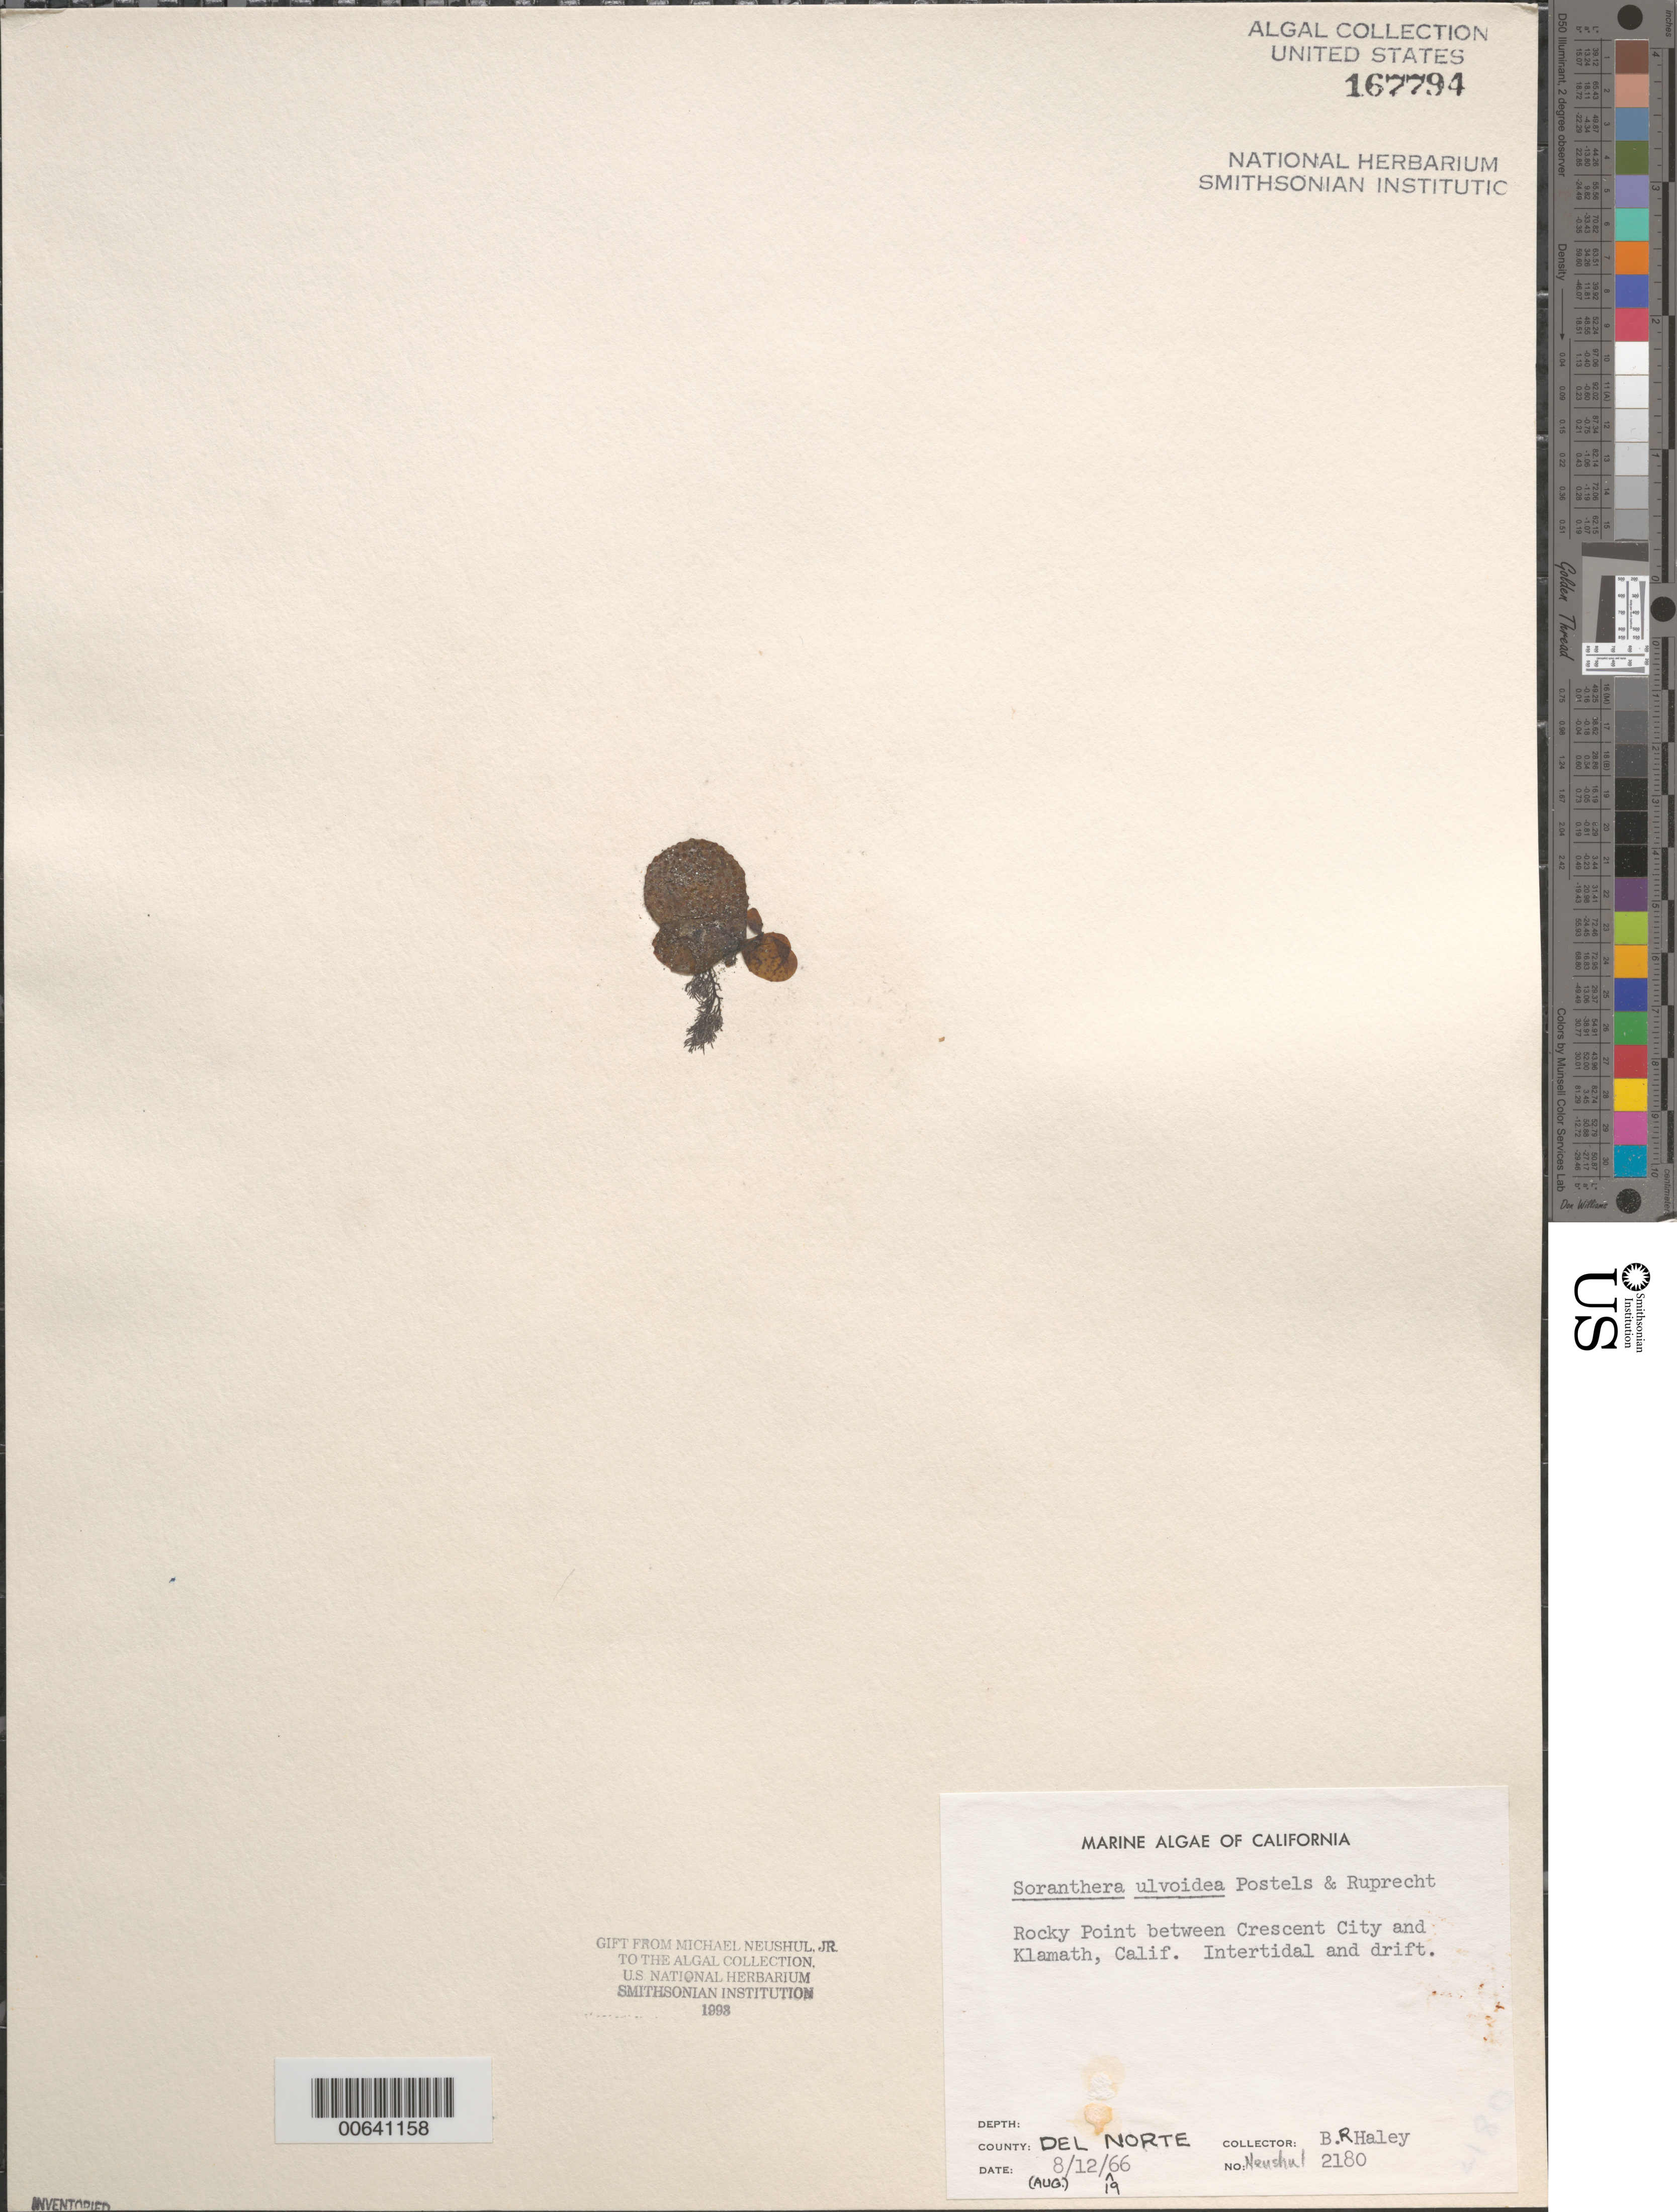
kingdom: Chromista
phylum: Ochrophyta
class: Phaeophyceae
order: Dictyosiphonales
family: Punctariaceae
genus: Soranthera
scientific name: Soranthera ulvoidea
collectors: B. Haley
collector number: Neushul 2180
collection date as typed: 12 Aug 1966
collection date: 1966-08-12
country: United States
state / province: California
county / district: Del Norte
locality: Rocky Point between Crescent City and Klamath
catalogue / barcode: US 167794